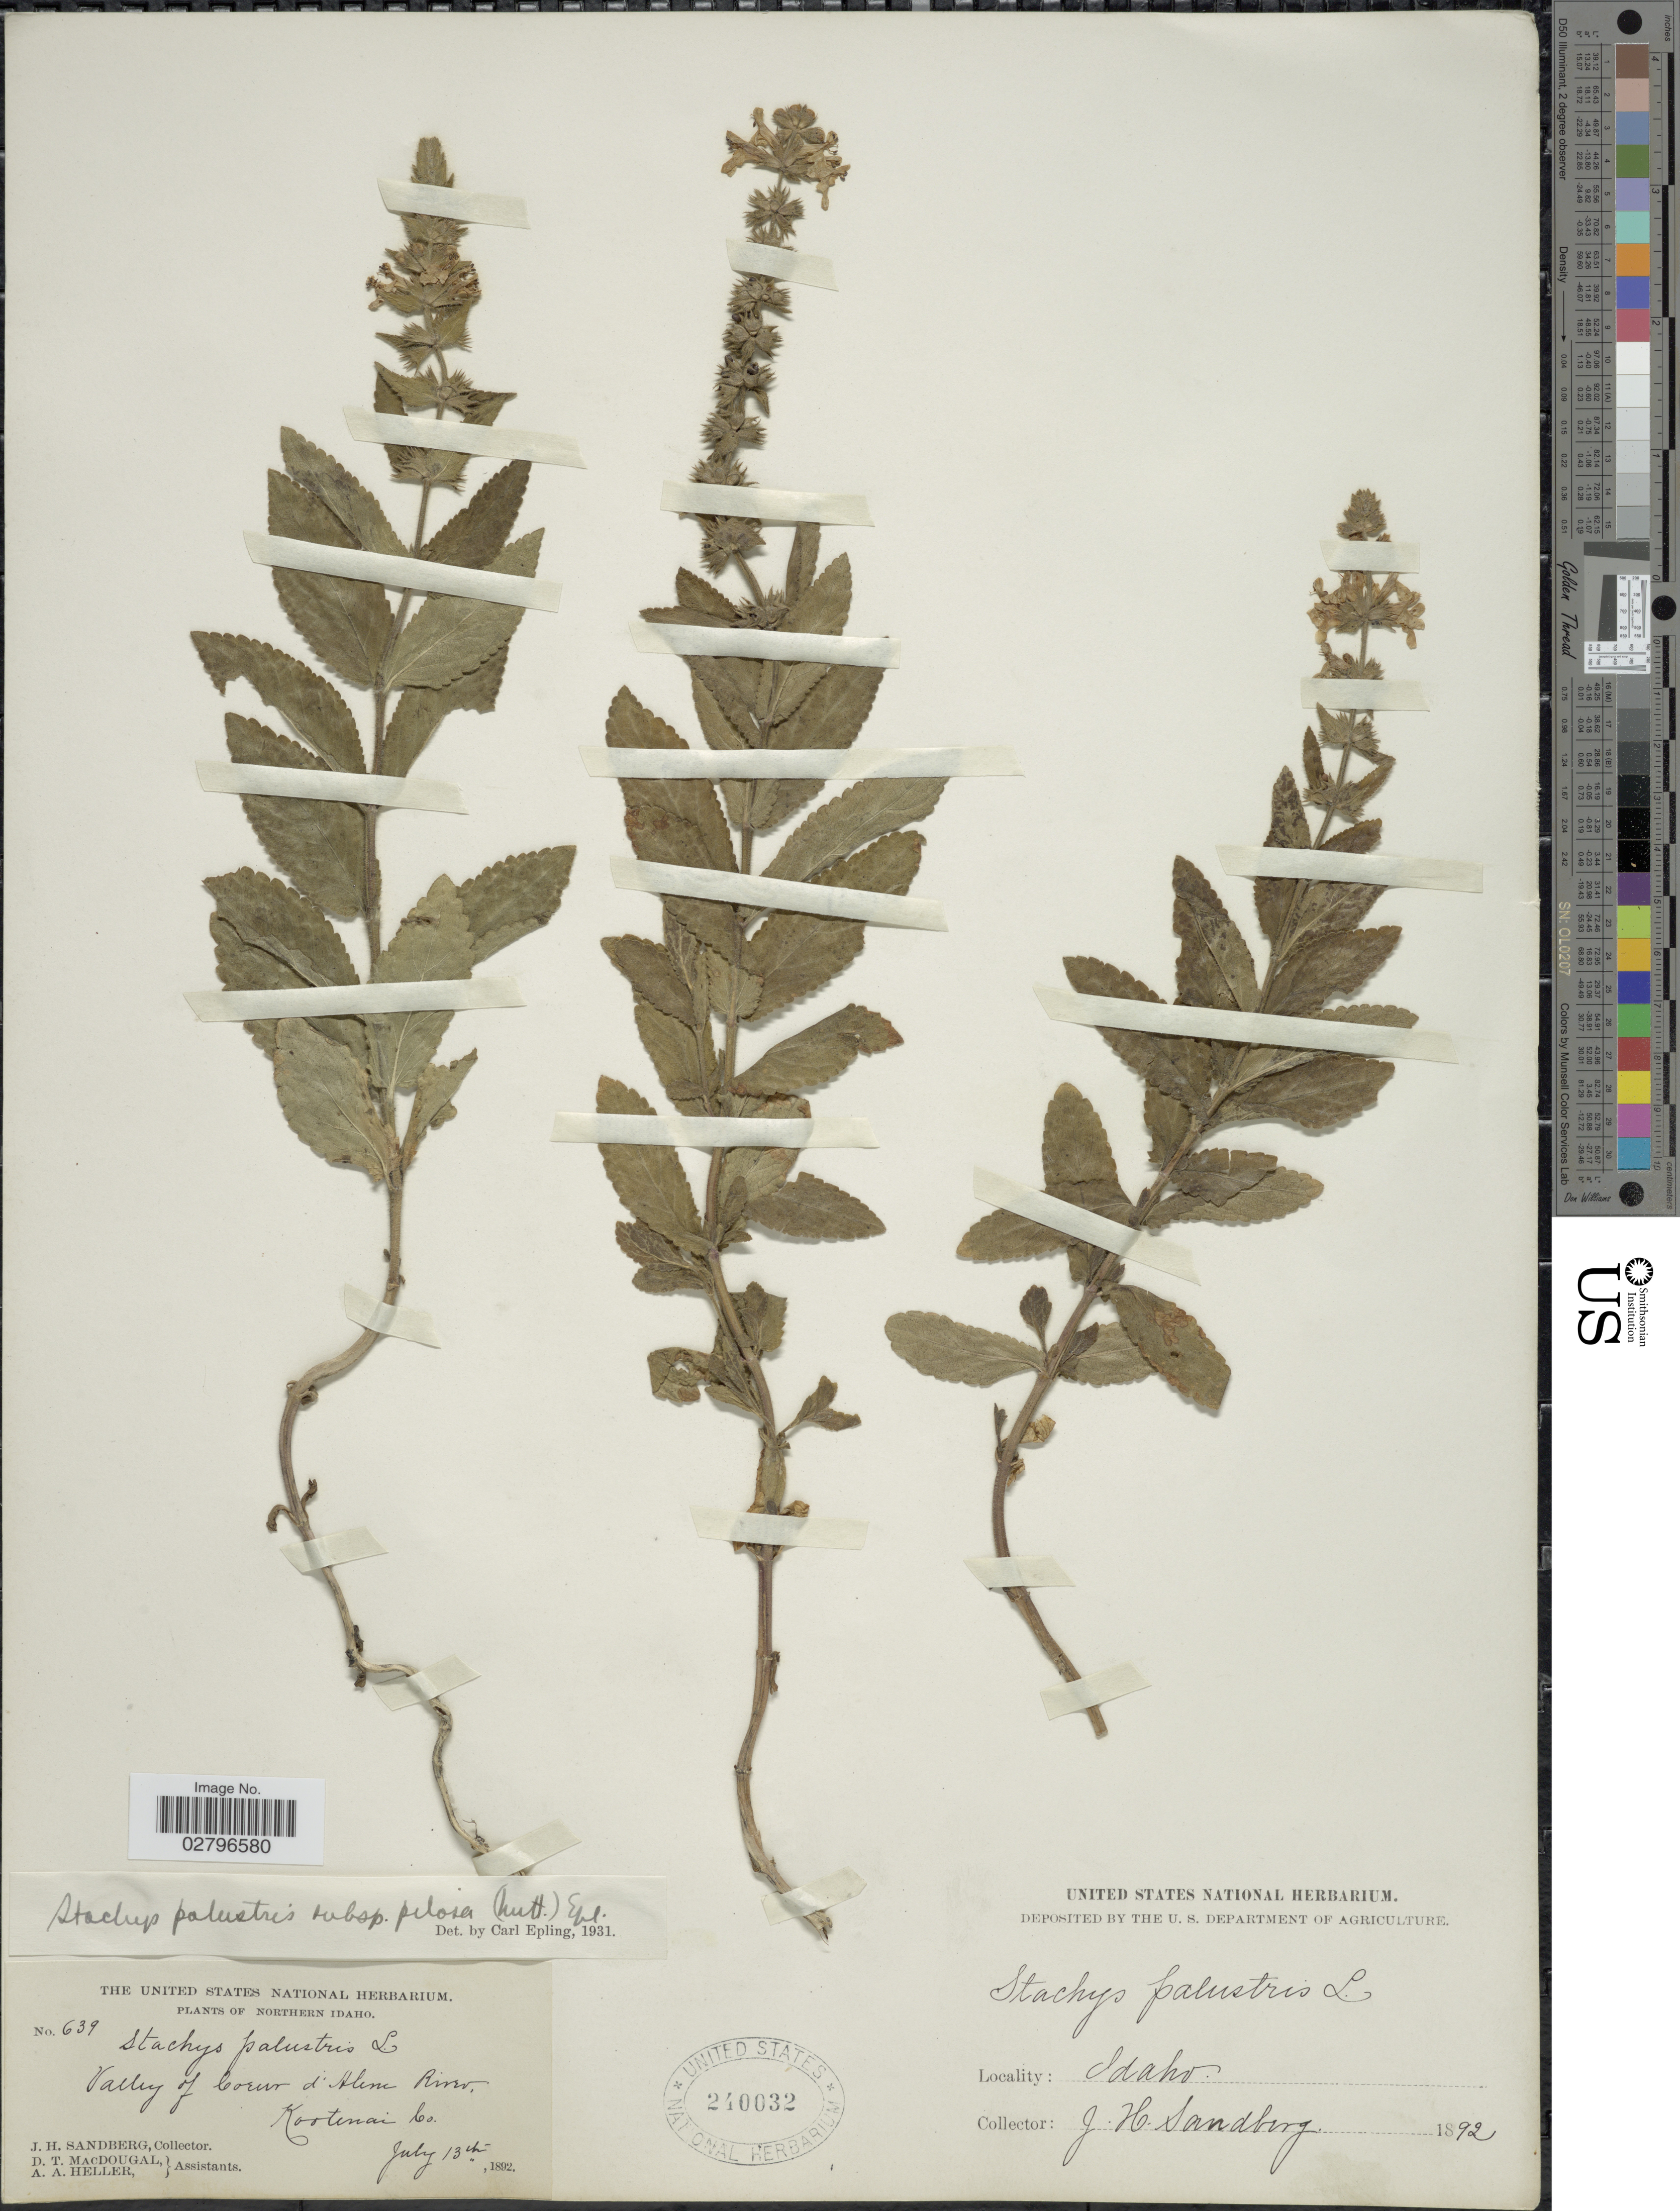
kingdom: Plantae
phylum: Tracheophyta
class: Magnoliopsida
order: Lamiales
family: Lamiaceae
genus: Stachys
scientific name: Stachys pilosa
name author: Nutt.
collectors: J. H. Sandberg, D. T. MacDougal & A. A. Heller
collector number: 639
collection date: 1892-07-13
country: United States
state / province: Idaho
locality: Northern Idaho. Valley of Coeur d'Alene River, Kootenai Co.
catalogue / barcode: US 240032